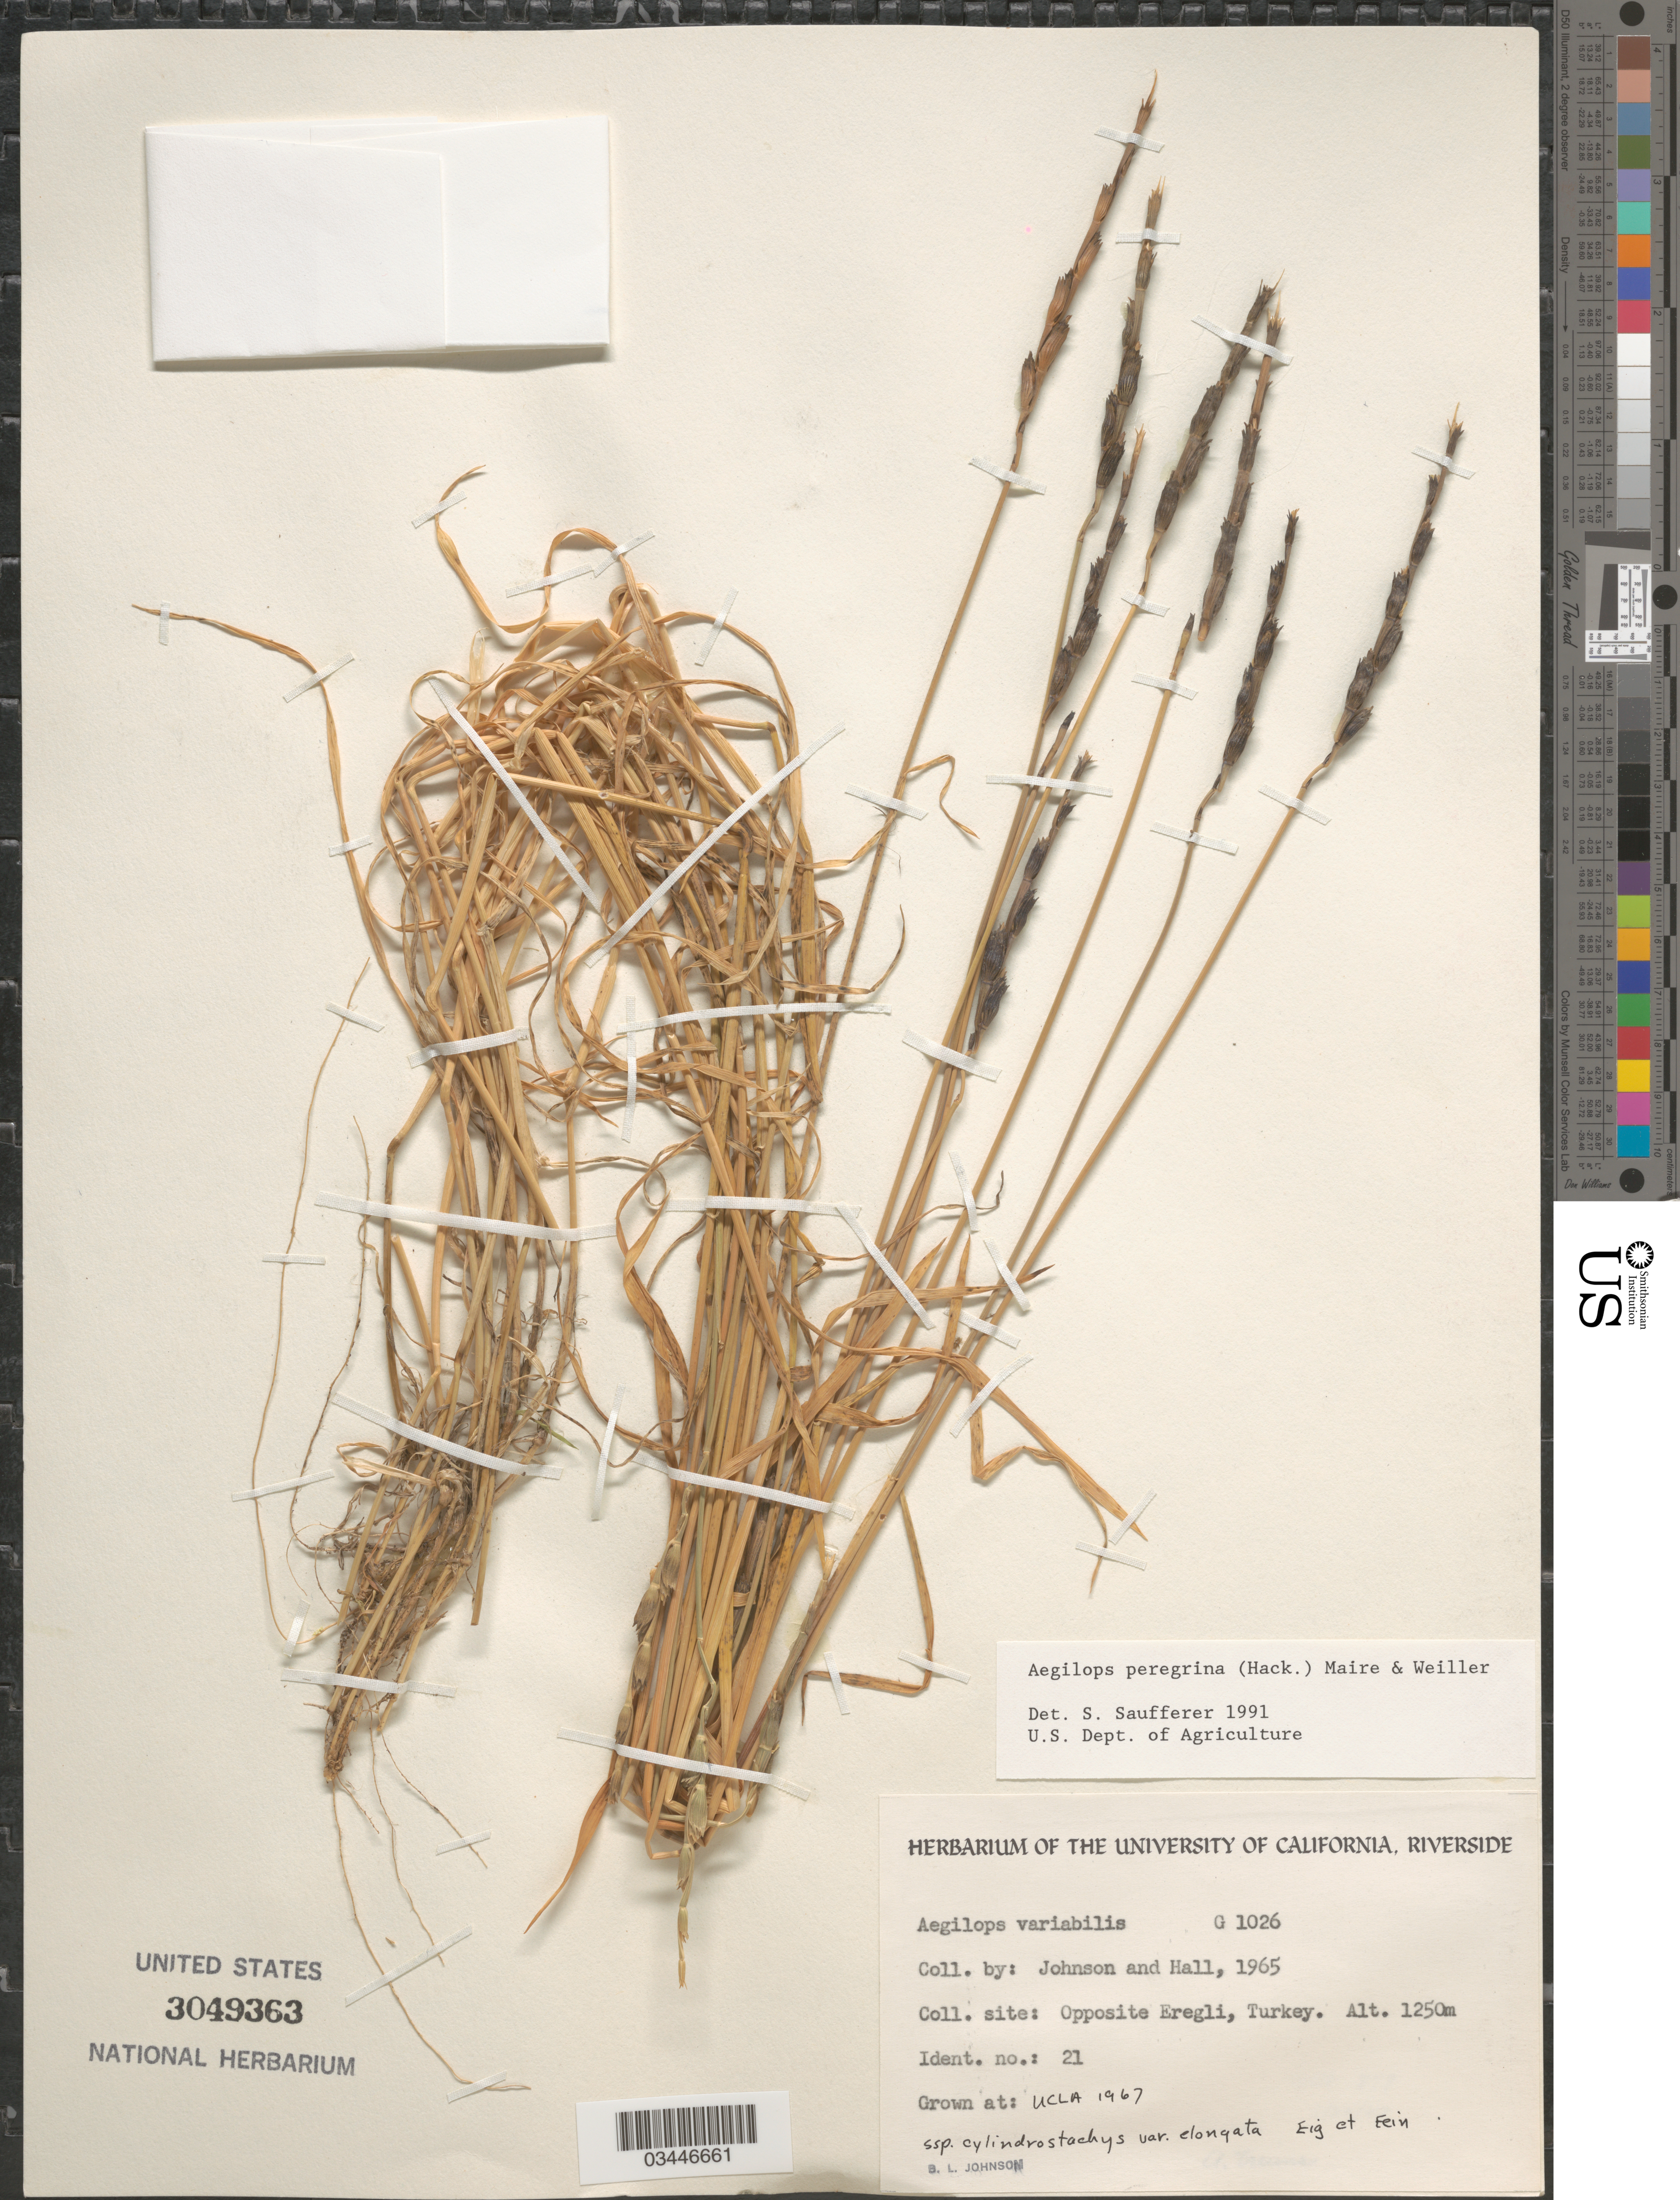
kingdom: Plantae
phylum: Tracheophyta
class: Liliopsida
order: Poales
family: Poaceae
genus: Aegilops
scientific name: Aegilops peregrina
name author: (Hack.) Eig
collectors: B. Johnson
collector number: G1026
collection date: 1967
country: United States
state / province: California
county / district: Los Angeles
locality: UCLA.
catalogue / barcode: US 3049363